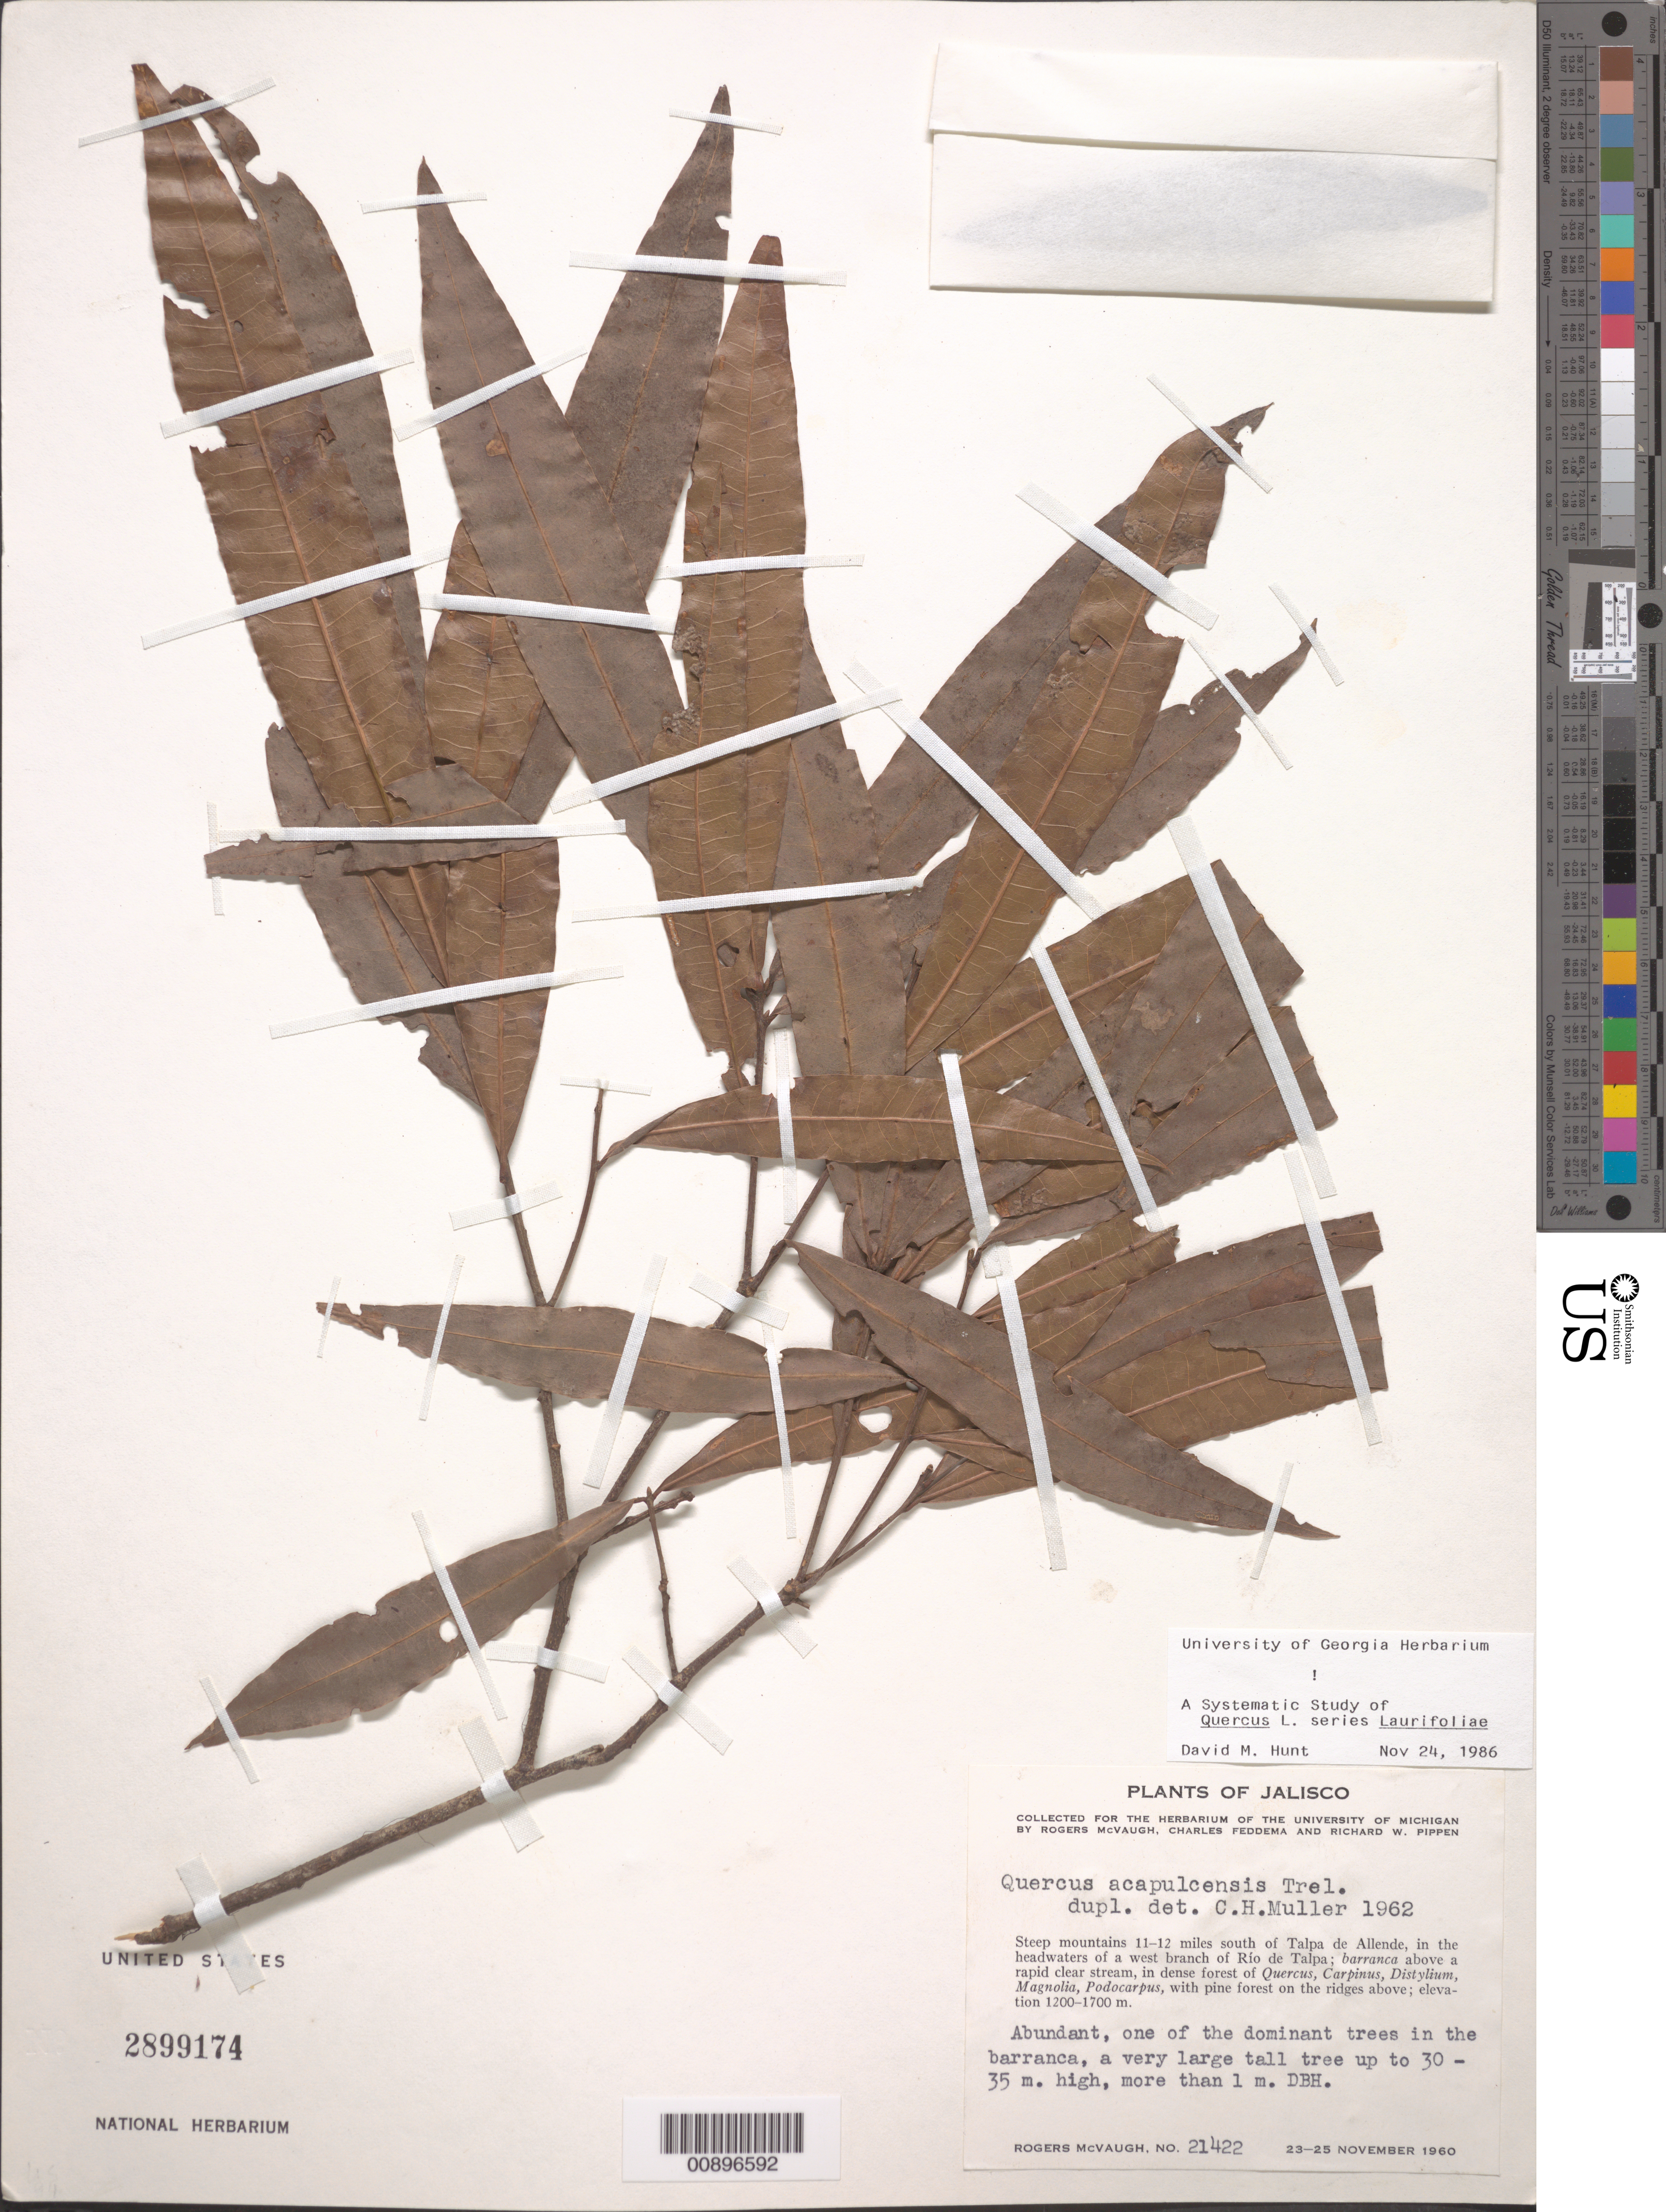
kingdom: Plantae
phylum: Tracheophyta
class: Magnoliopsida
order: Fagales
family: Fagaceae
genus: Quercus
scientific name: Quercus acapulcensis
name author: Trel.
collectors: R. McVaugh, C. Feddema & R. W. Pippen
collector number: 21422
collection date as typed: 23 Nov 1960 to 25 Nov 1960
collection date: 1960-11-23/1960-11-25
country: Mexico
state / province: Jalisco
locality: Steep mountains 11-12 miles south of Talpa de Allende, in the headwaters of a west branch of Río de Talpa.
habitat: Barranca above a rapid clear stream, in dense forest of Quercus, Carpinus, Distylium, Magnolia, Podocarpus, with pine forest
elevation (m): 1700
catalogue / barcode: US 2899174